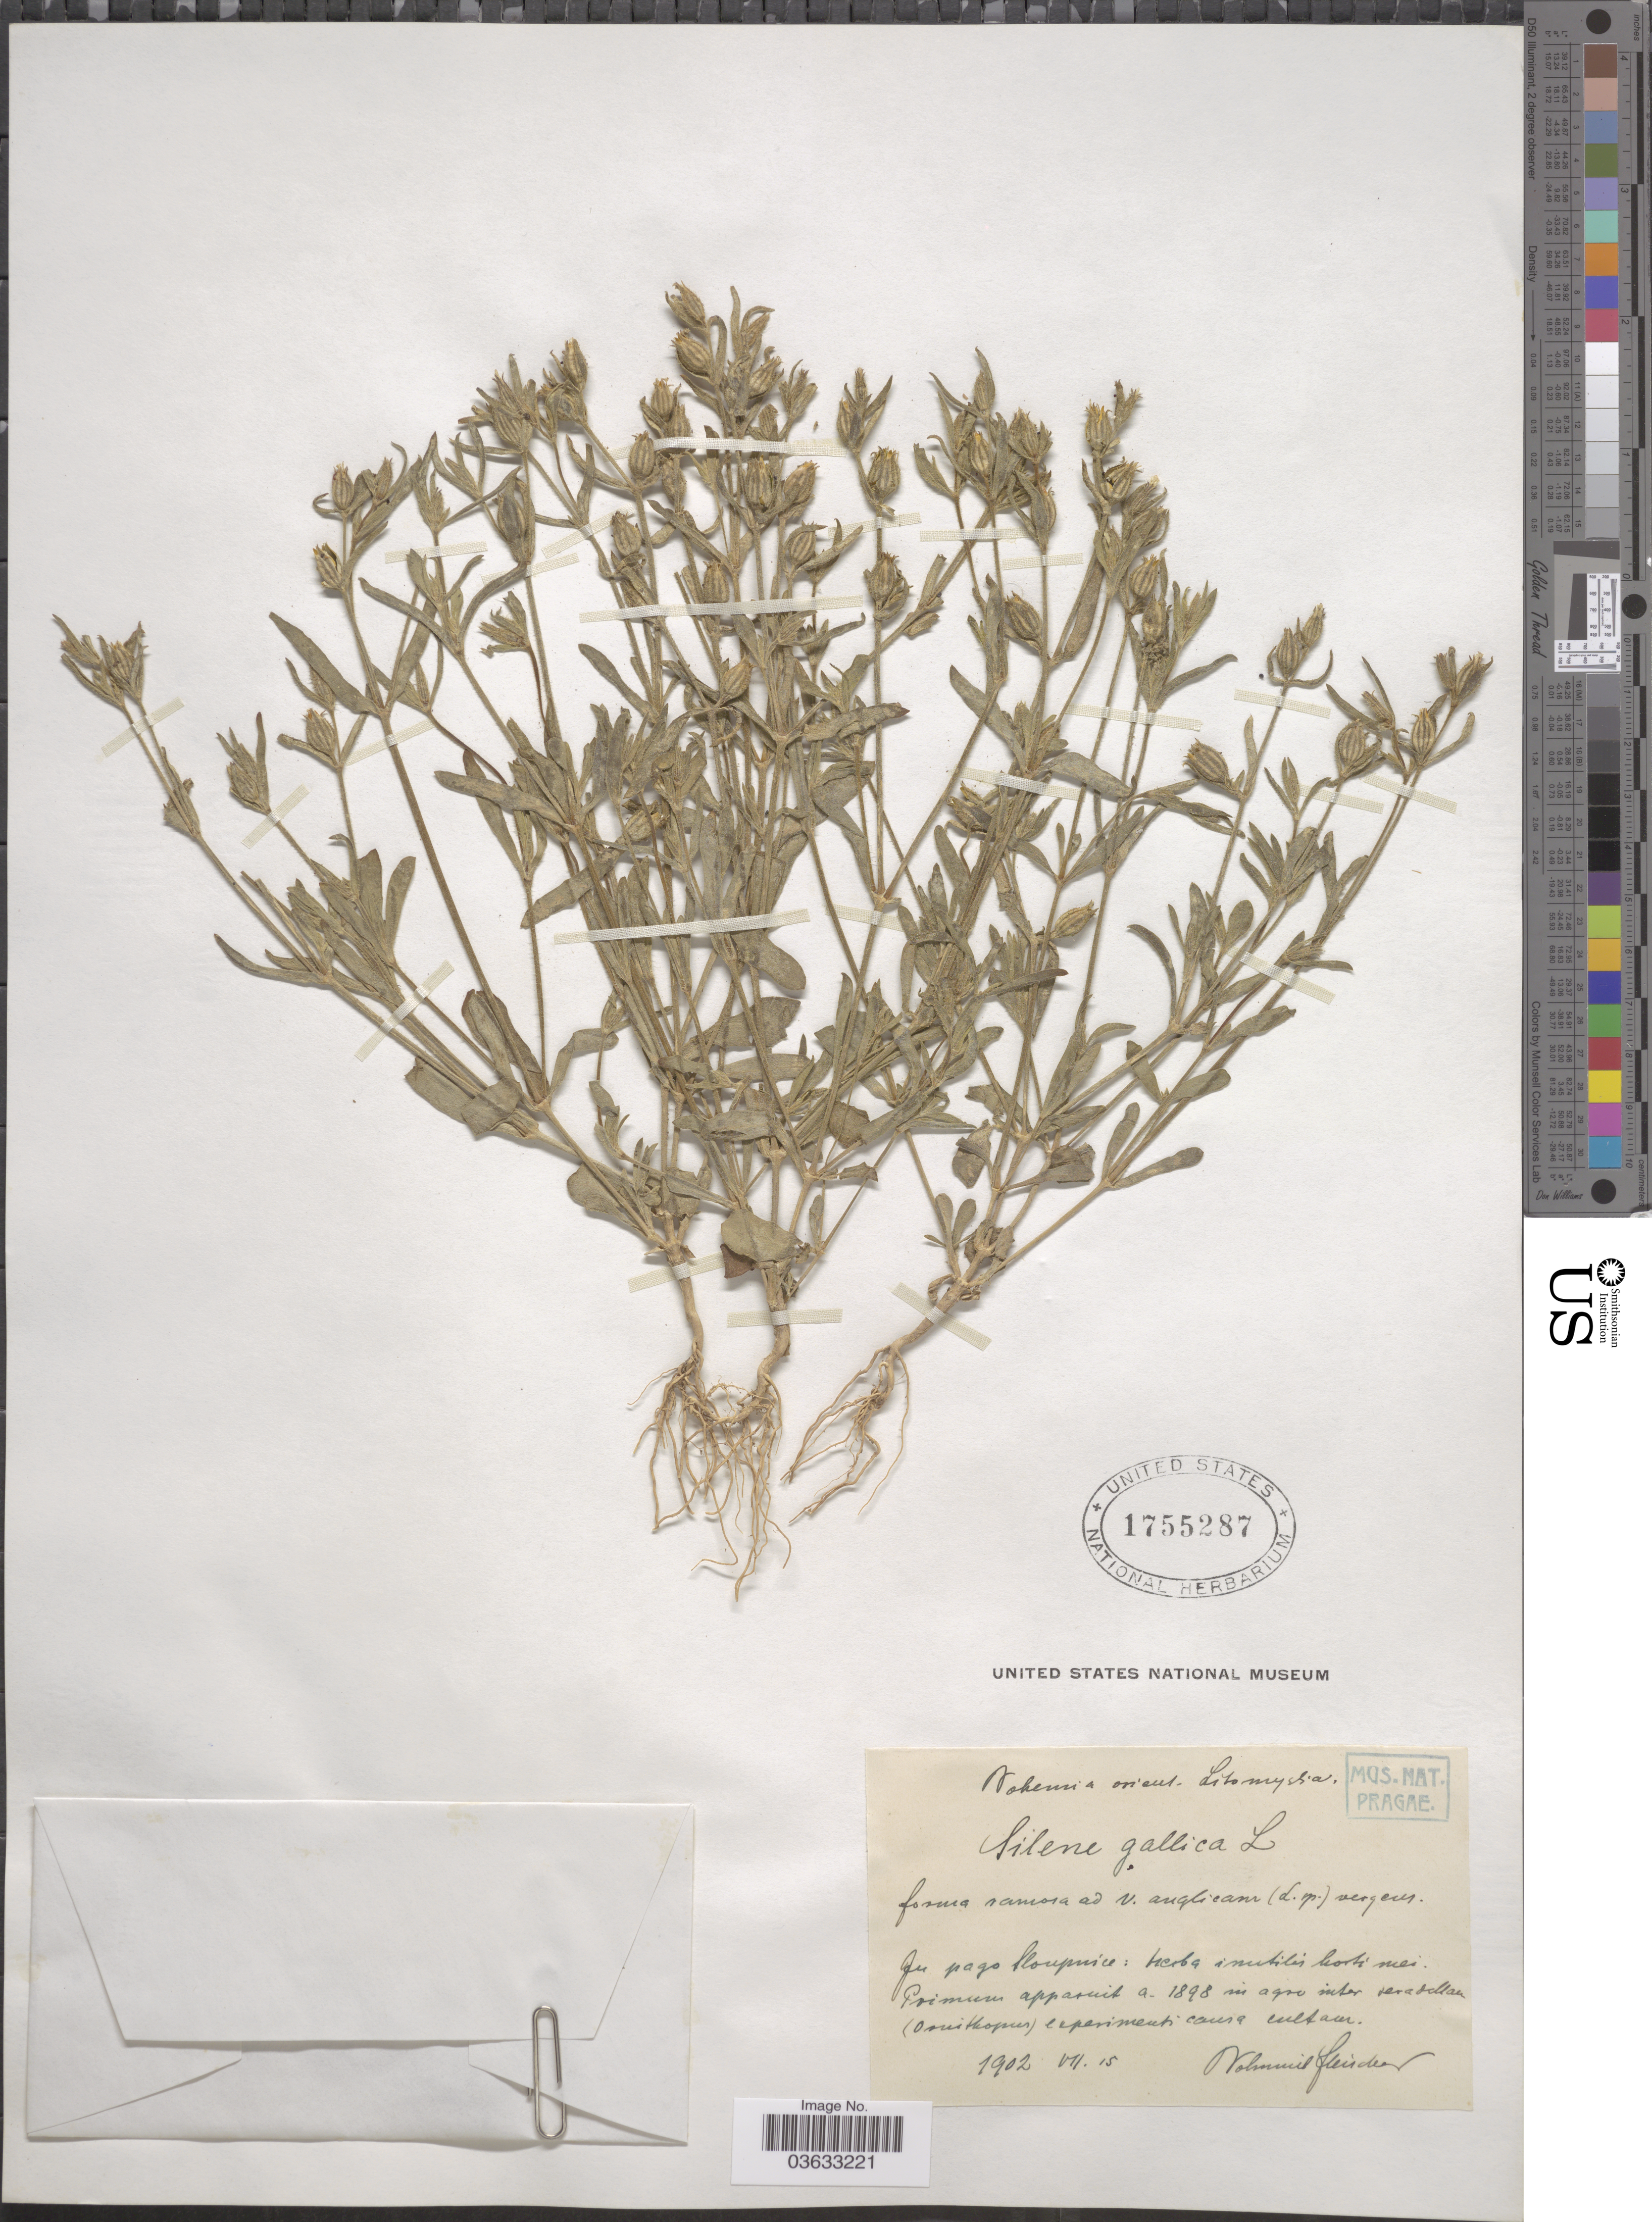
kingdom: Plantae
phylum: Tracheophyta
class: Magnoliopsida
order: Caryophyllales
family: Caryophyllaceae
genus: Silene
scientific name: Silene gallica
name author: L.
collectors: B. Fleischer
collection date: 1902-07-15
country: Czechia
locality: Bohemia orient Litomyslia.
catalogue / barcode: US 1755287